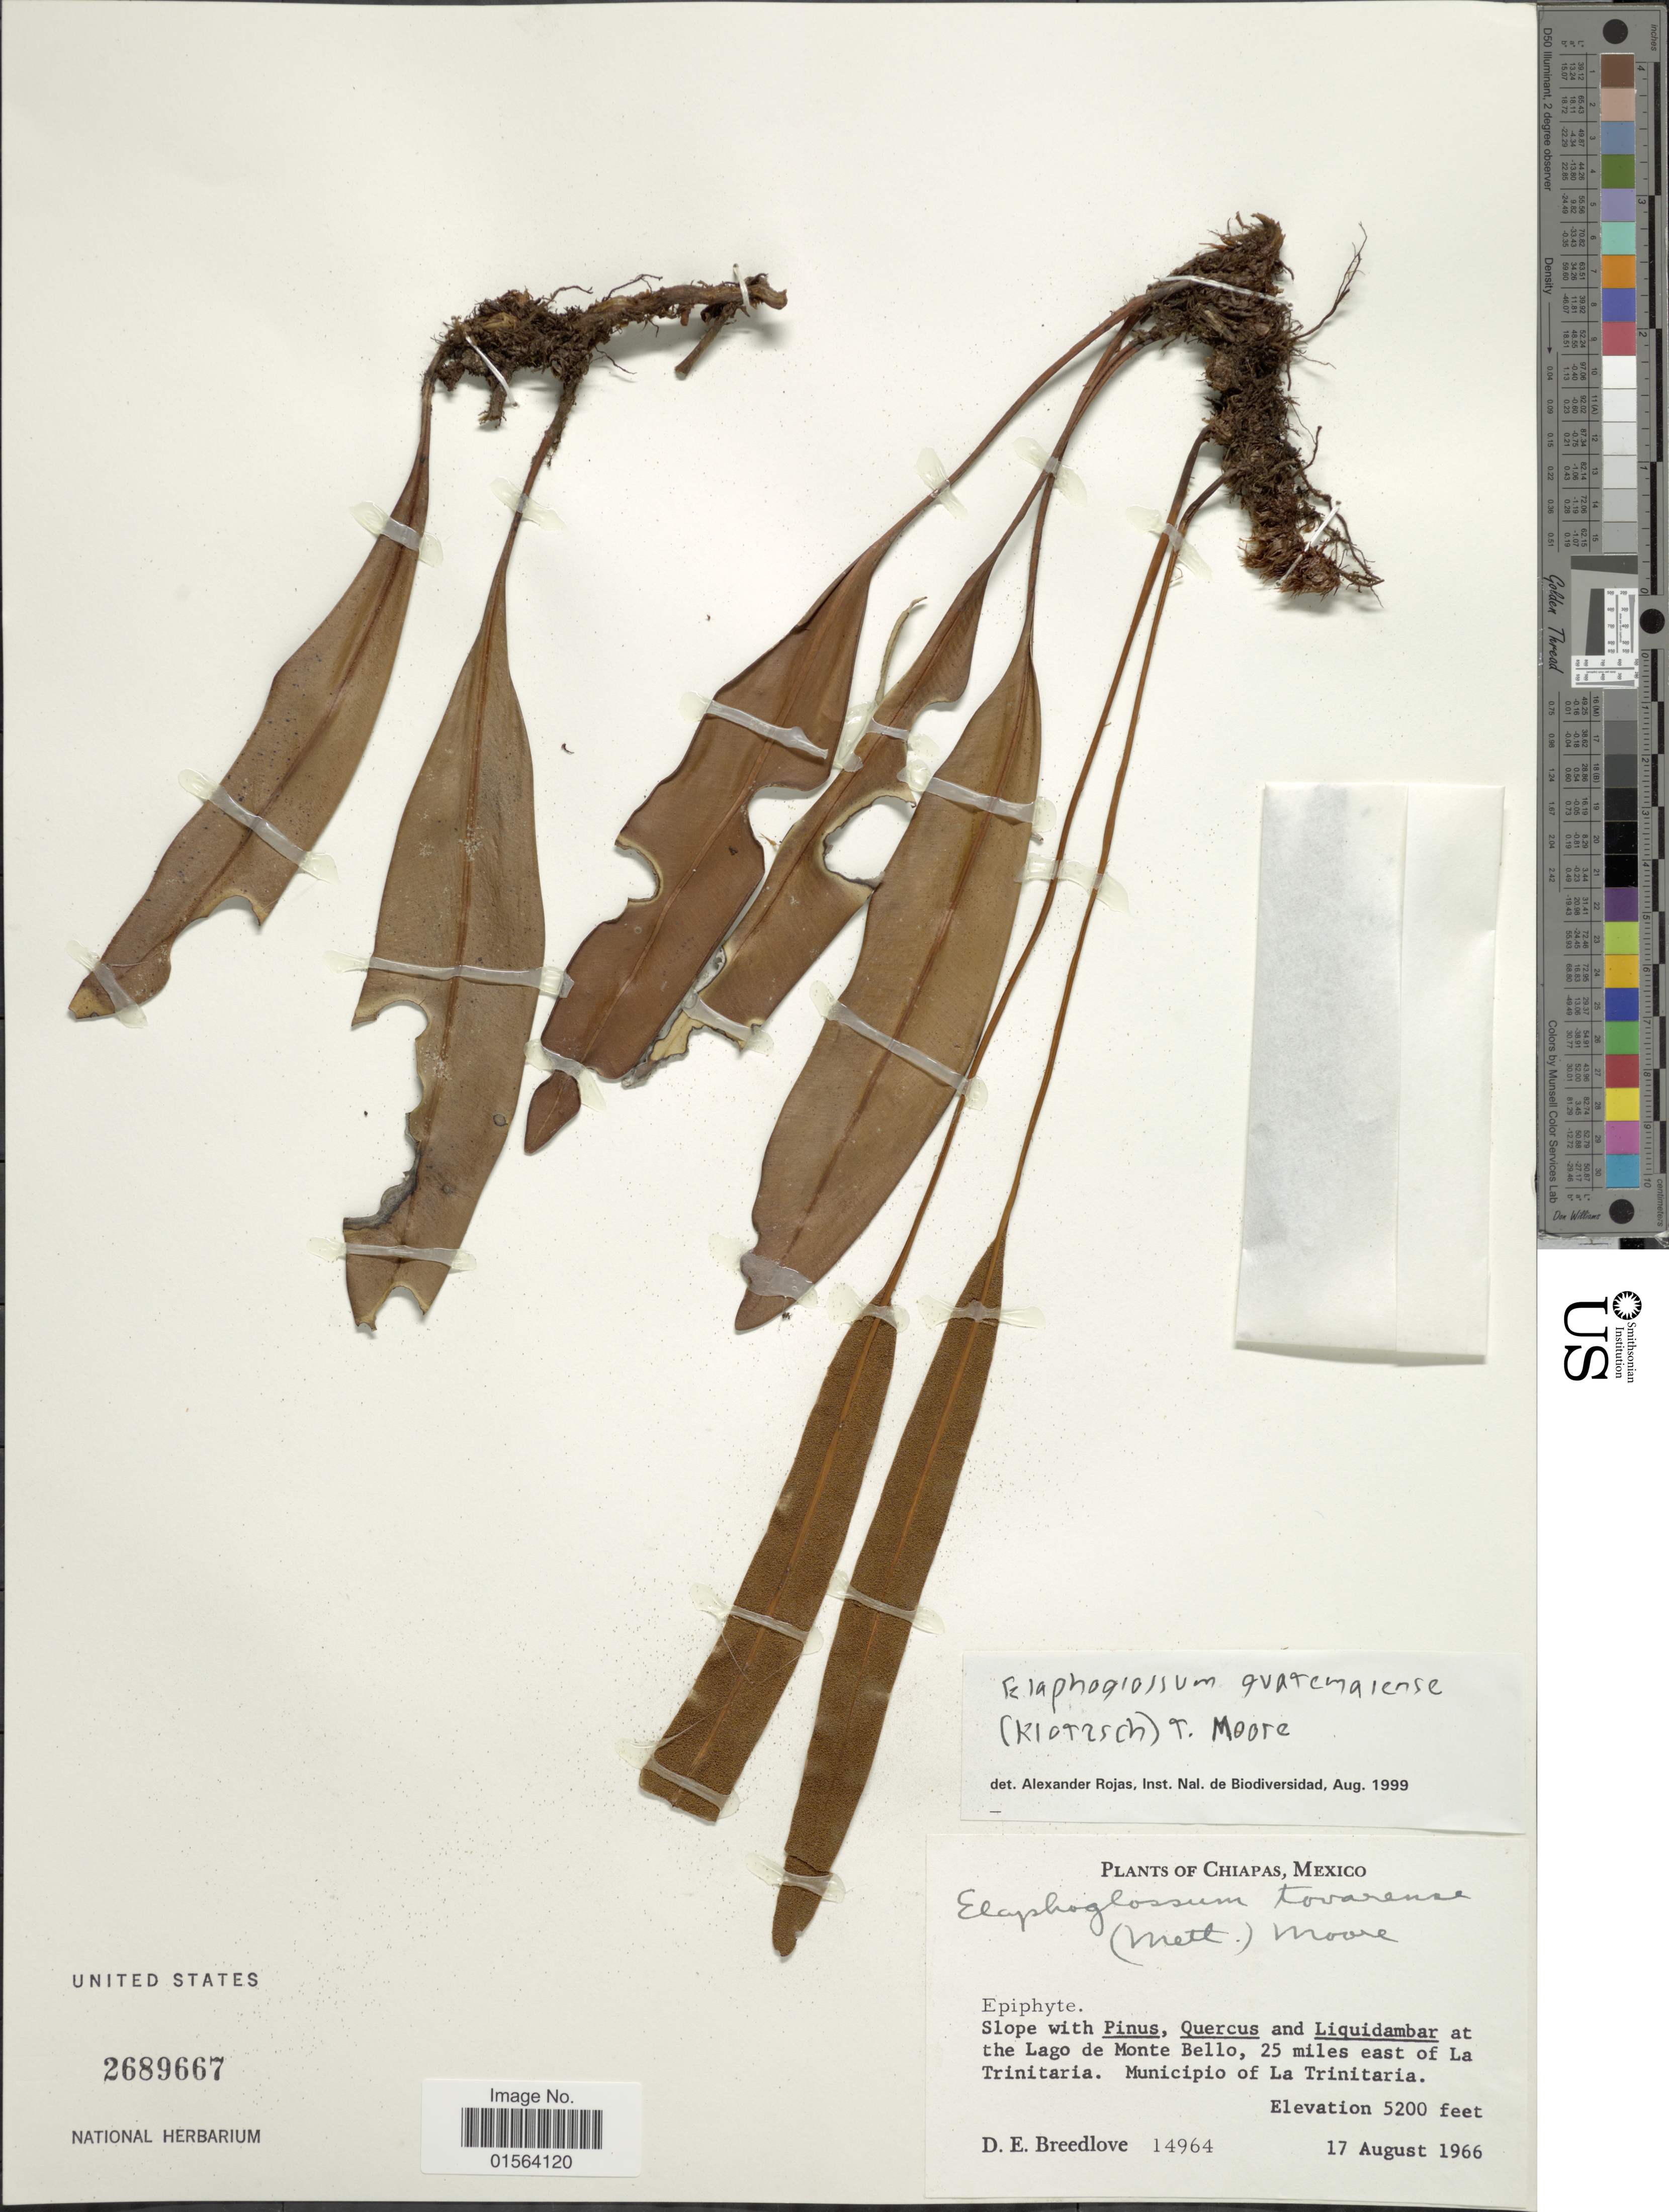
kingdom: Plantae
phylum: Tracheophyta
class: Polypodiopsida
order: Polypodiales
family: Dryopteridaceae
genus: Elaphoglossum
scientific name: Elaphoglossum latifolium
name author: (Sw.) J. Sm.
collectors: D. E. Breedlove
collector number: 14964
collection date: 1966-08-17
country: Mexico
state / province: Chiapas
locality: At the Lago de Monte Bello, 25 miles east of La Trinitaria, Municipio of La Trinitaria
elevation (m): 1585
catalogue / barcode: US 2689667